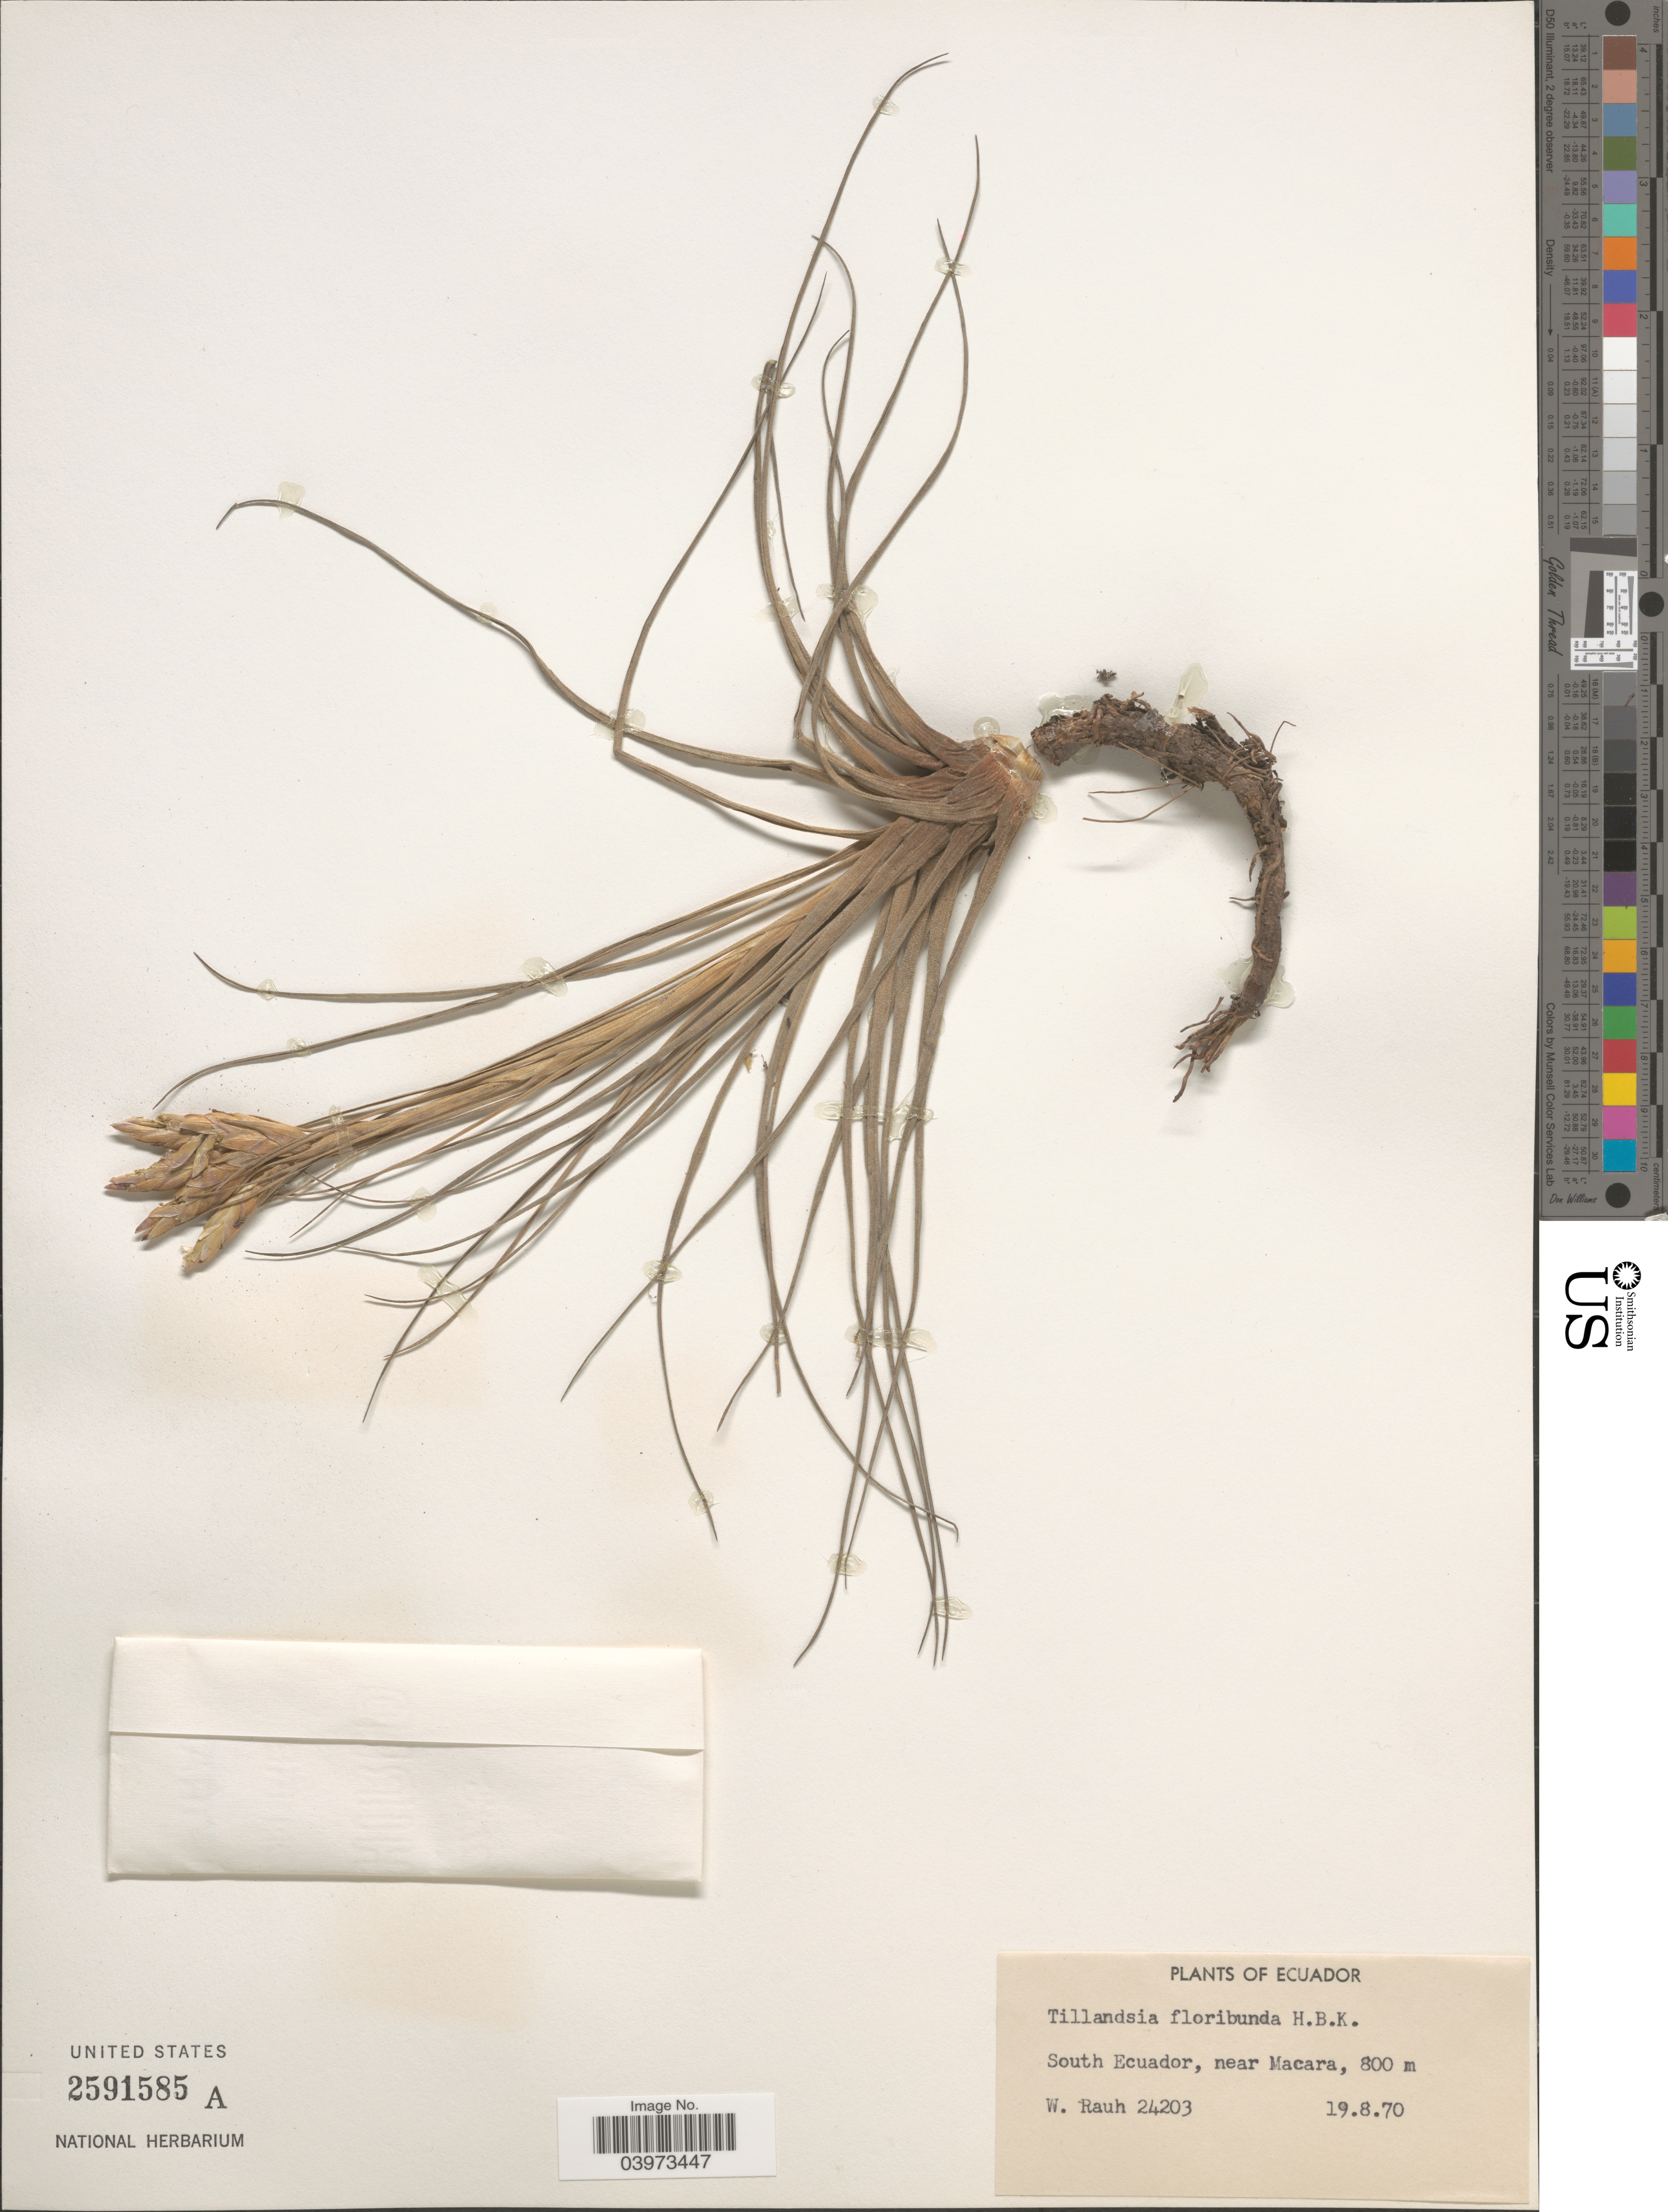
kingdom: Plantae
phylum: Tracheophyta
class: Liliopsida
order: Poales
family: Bromeliaceae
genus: Tillandsia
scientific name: Tillandsia floribunda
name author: Kunth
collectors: W. Rauh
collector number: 24203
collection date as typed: Transcribed d/m/y: 19/8/70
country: Ecuador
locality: South Ecuador, near Macara.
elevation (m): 800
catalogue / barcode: US 2591585A